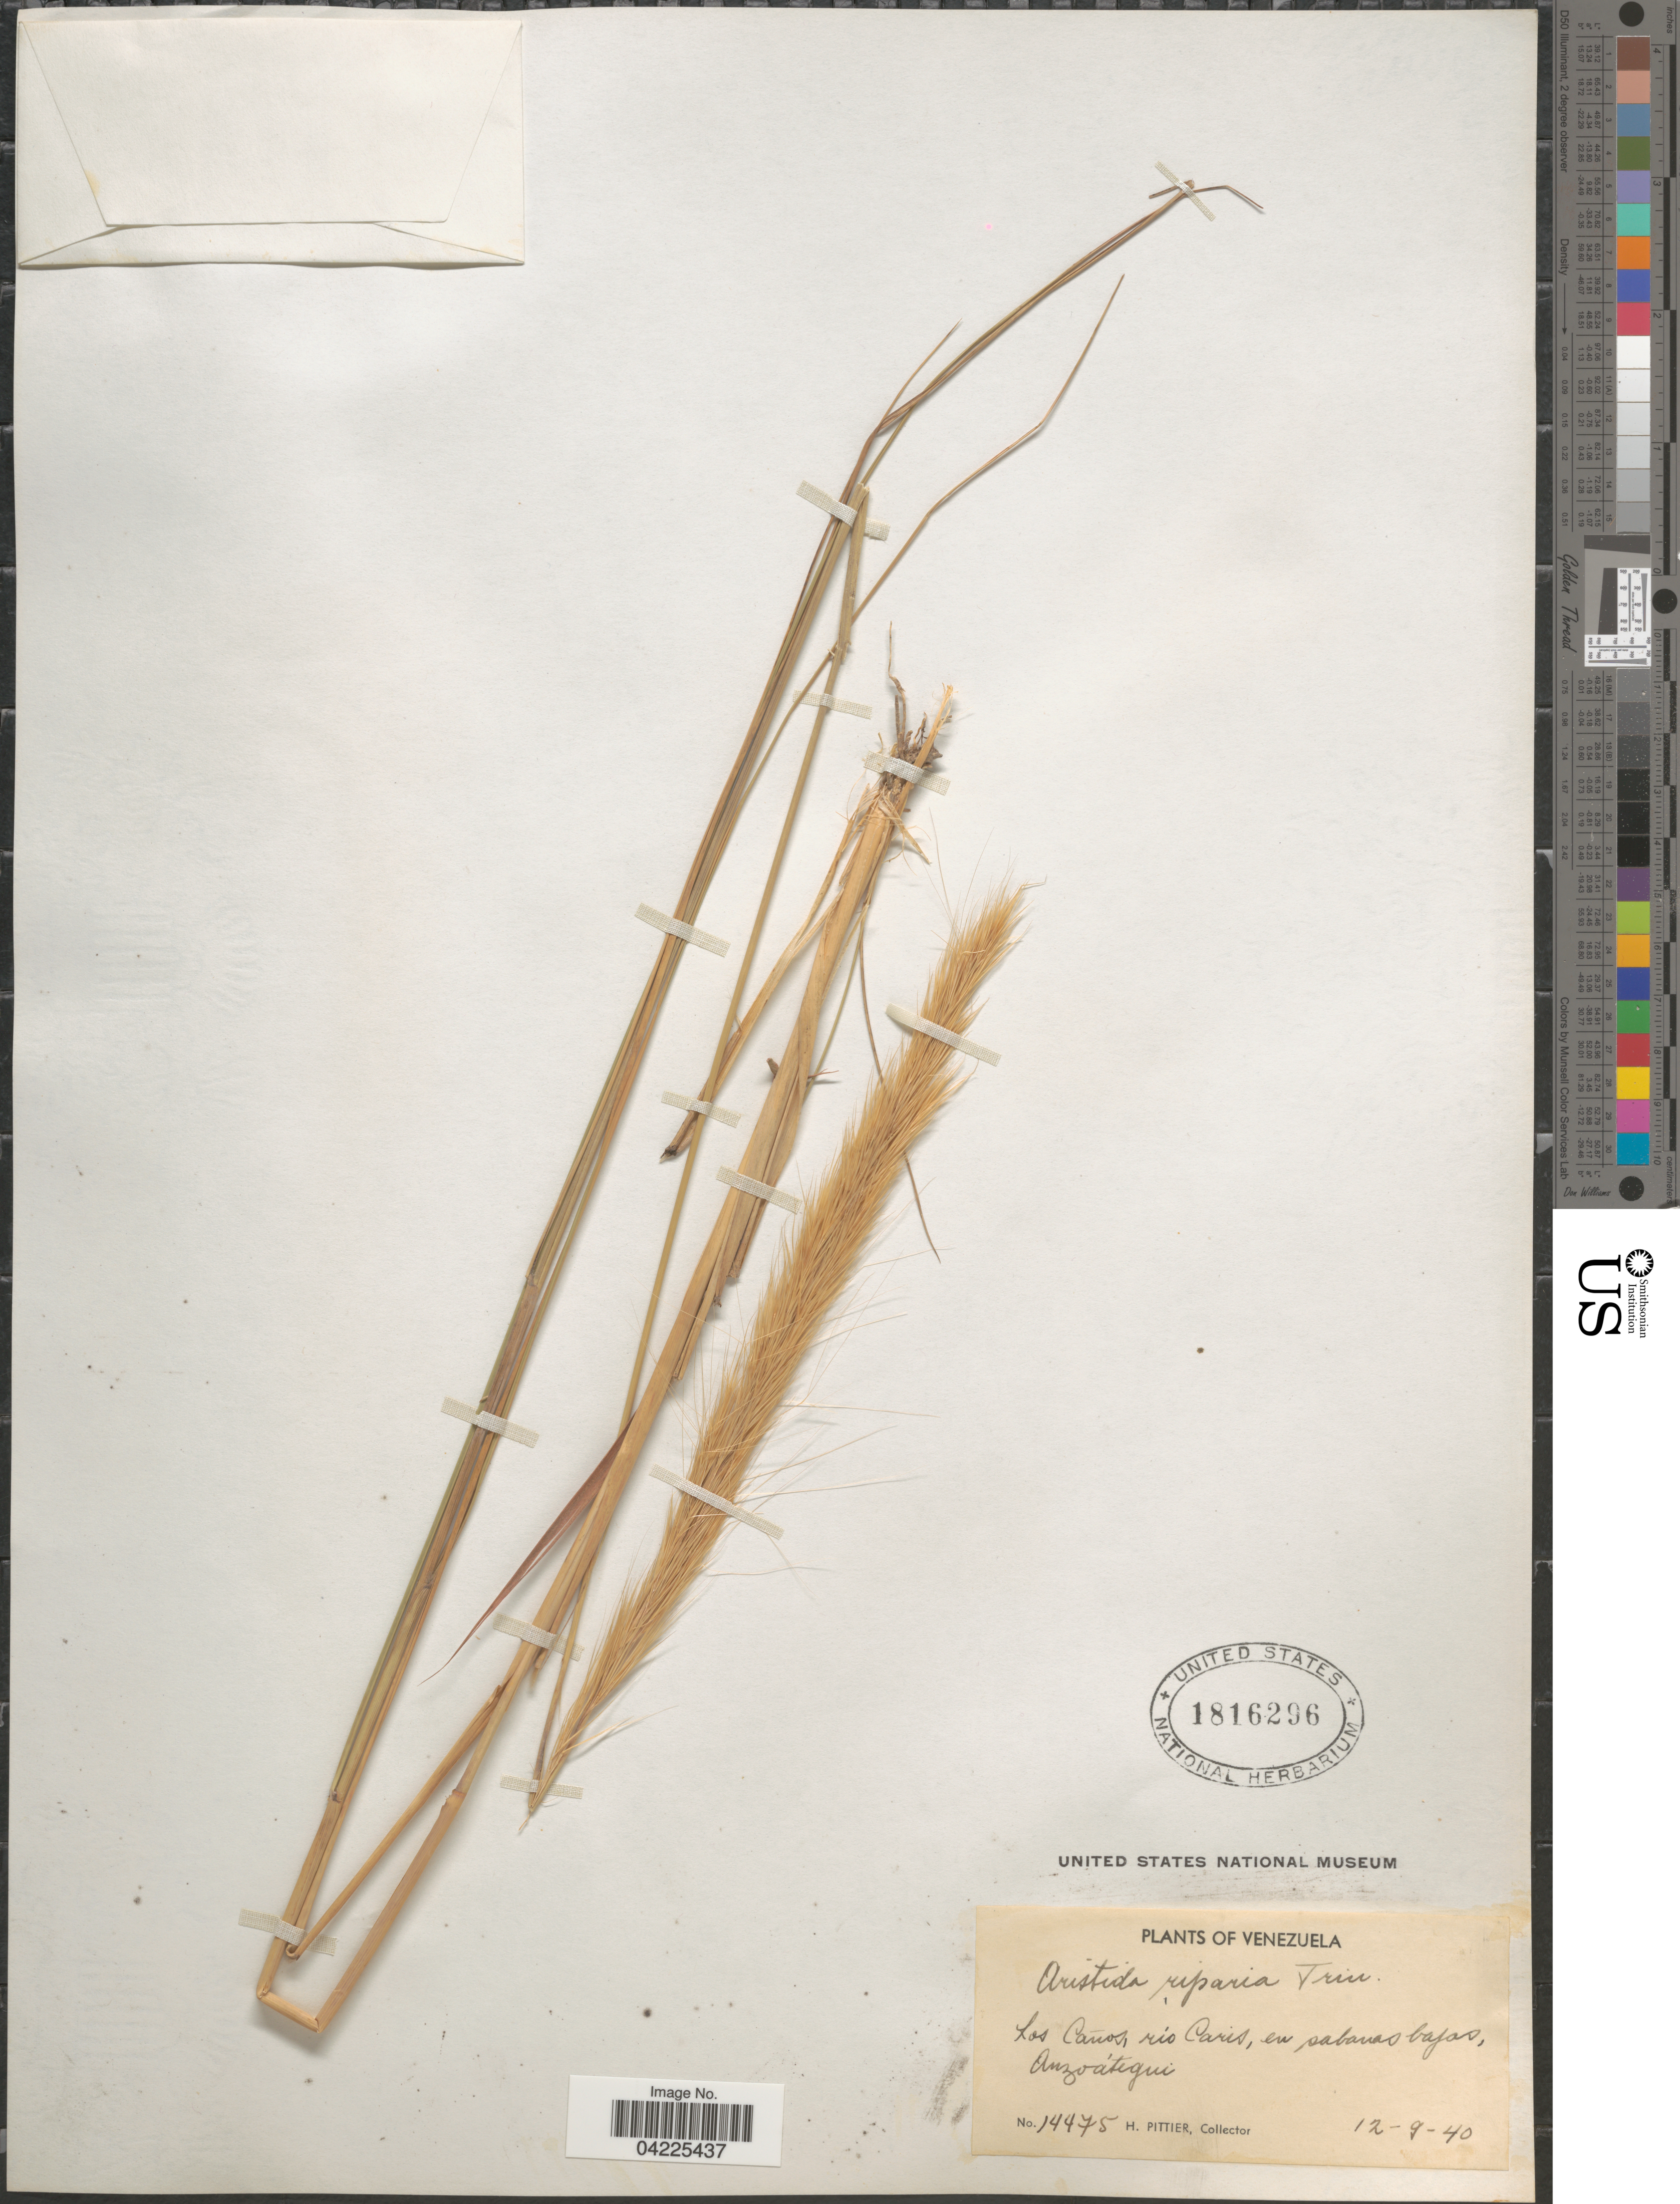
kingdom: Plantae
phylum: Tracheophyta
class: Liliopsida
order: Poales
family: Poaceae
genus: Aristida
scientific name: Aristida riparia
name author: Trin.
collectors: H. F. Pittier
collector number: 14475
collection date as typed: Transcribed d/m/y: 12/9/40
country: Venezuela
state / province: Anzoategui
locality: Los Caños, rio Caris, en sabanas bajos.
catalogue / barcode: US 1816296